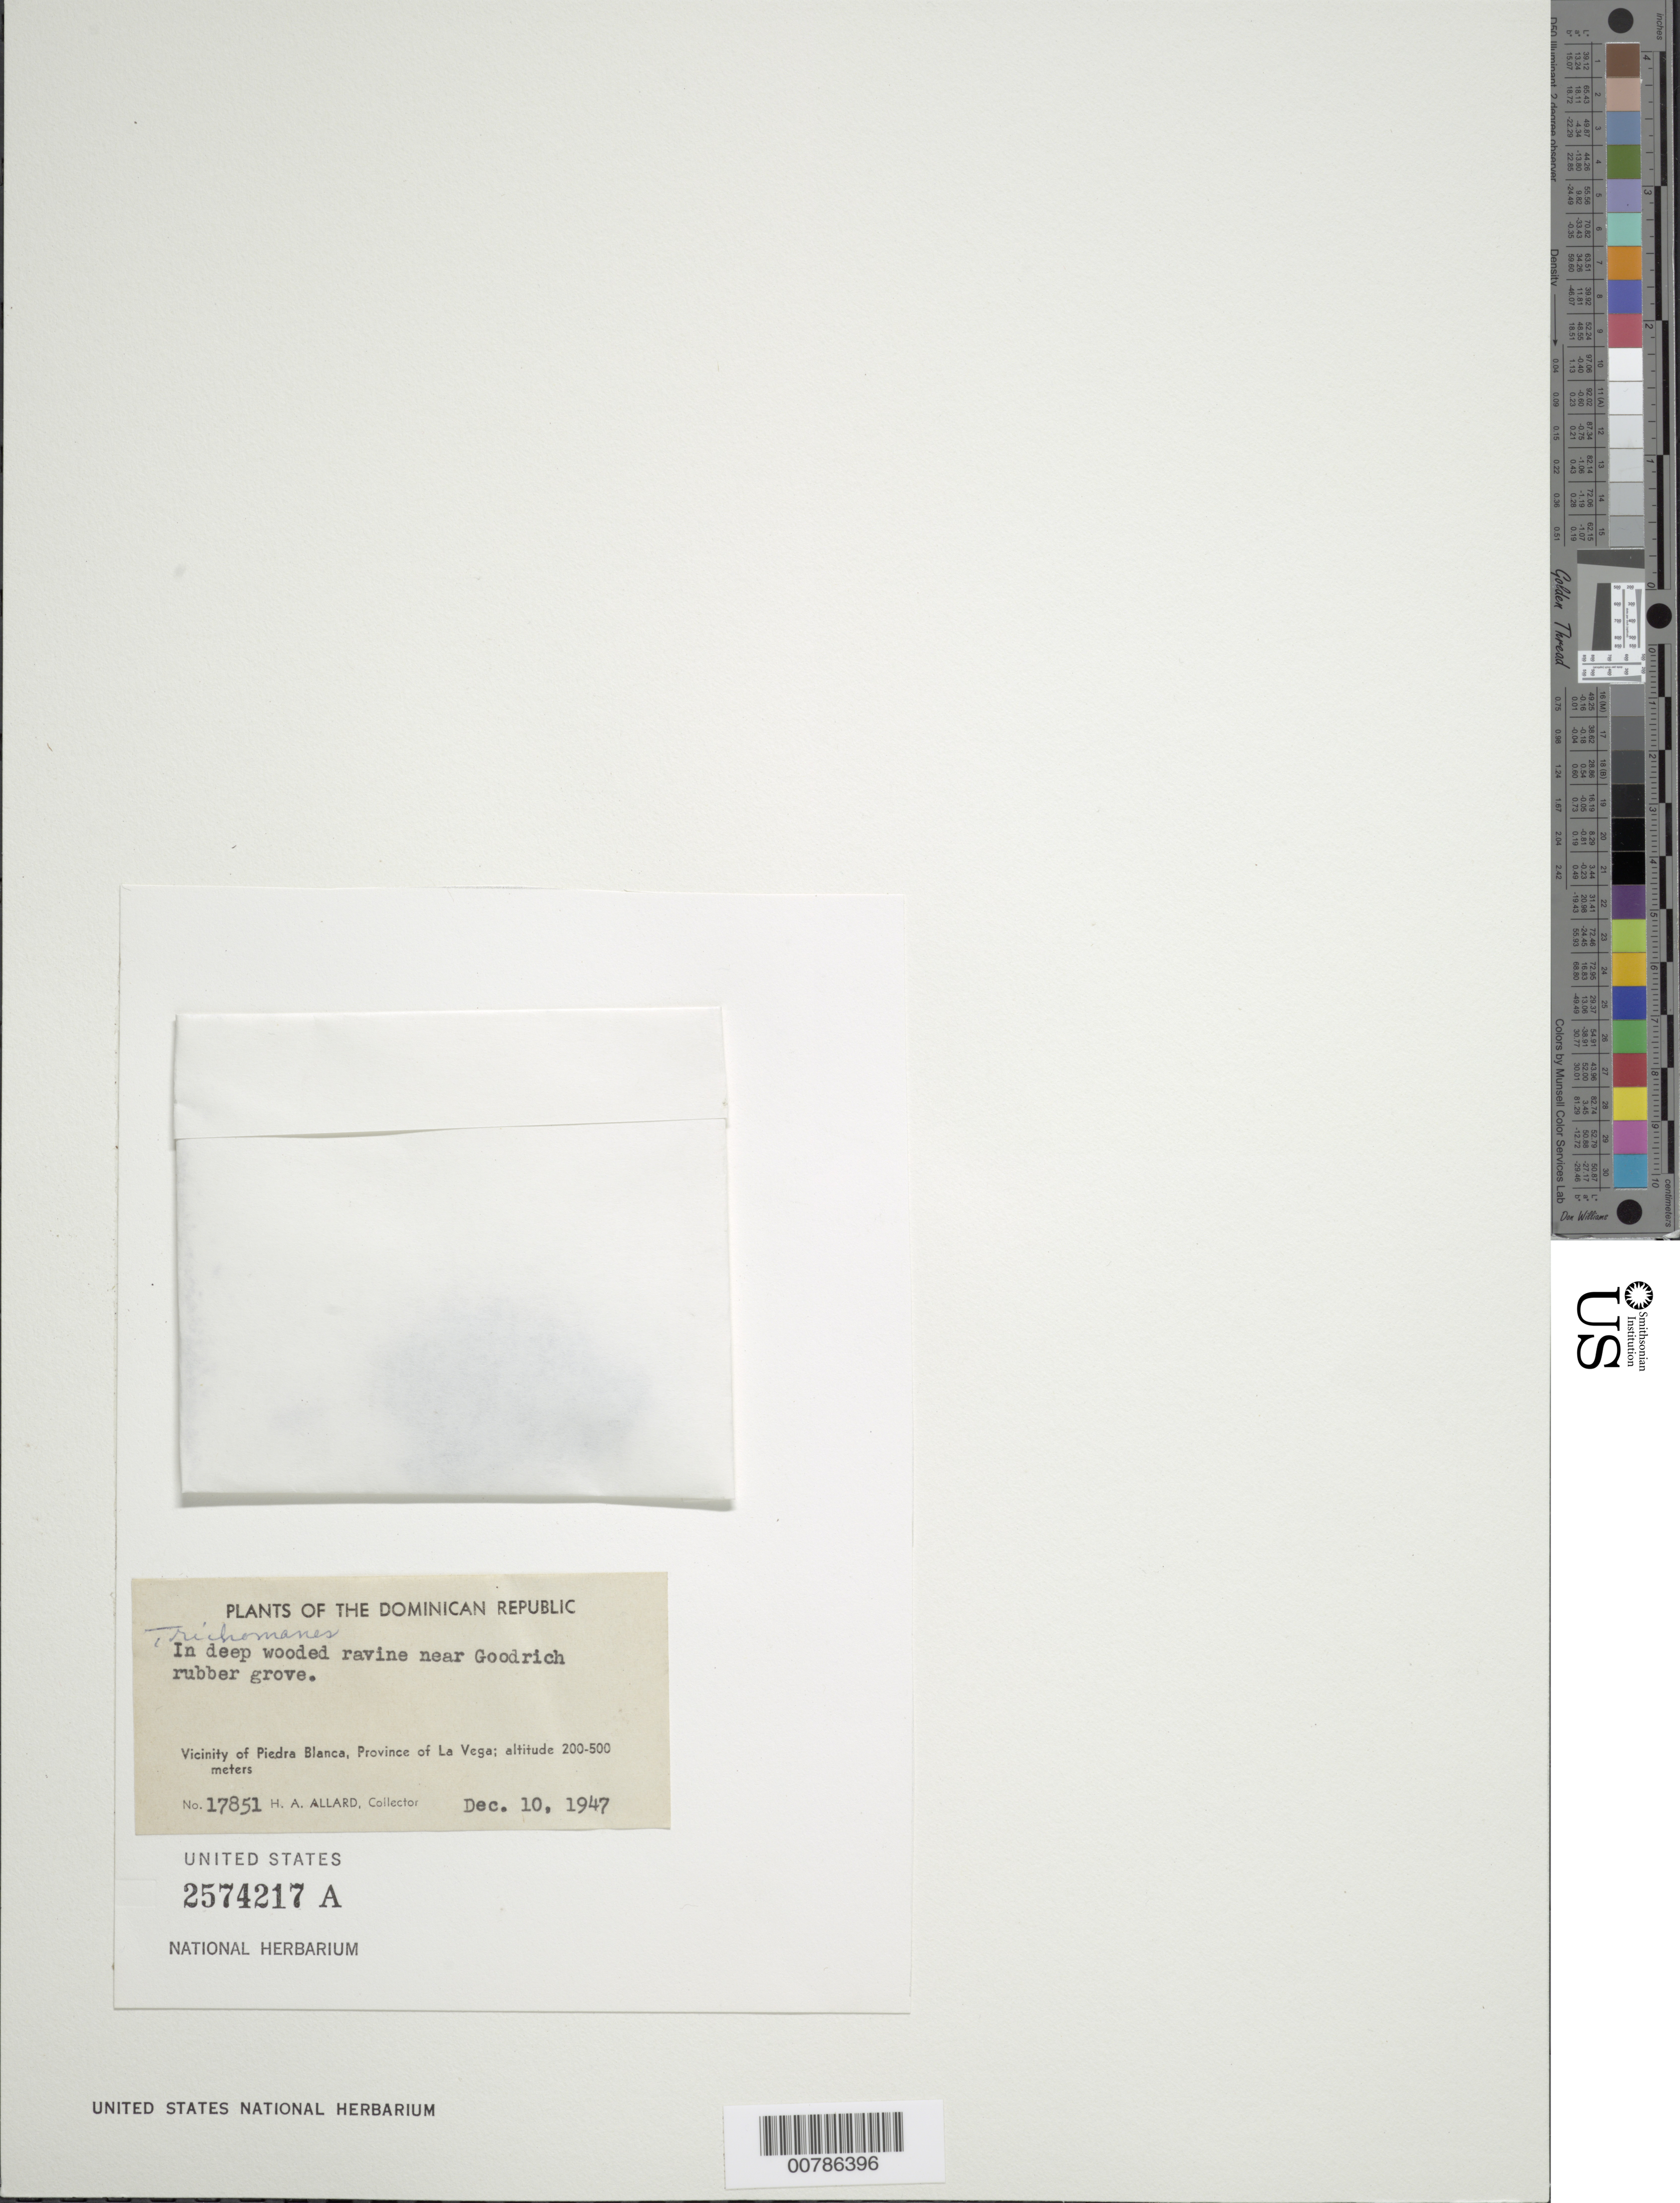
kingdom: Plantae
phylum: Tracheophyta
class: Polypodiopsida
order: Hymenophyllales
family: Hymenophyllaceae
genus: Didymoglossum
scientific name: Didymoglossum sp.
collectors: H. A. Allard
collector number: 17851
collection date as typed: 10 Dec 1947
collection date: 1947-12-10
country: Dominican Republic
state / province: La Vega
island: Hispaniola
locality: Piedra Blanca vicinity, near Goodrich rubber grove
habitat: In deep wooded ravine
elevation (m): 200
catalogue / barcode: US 2574217A